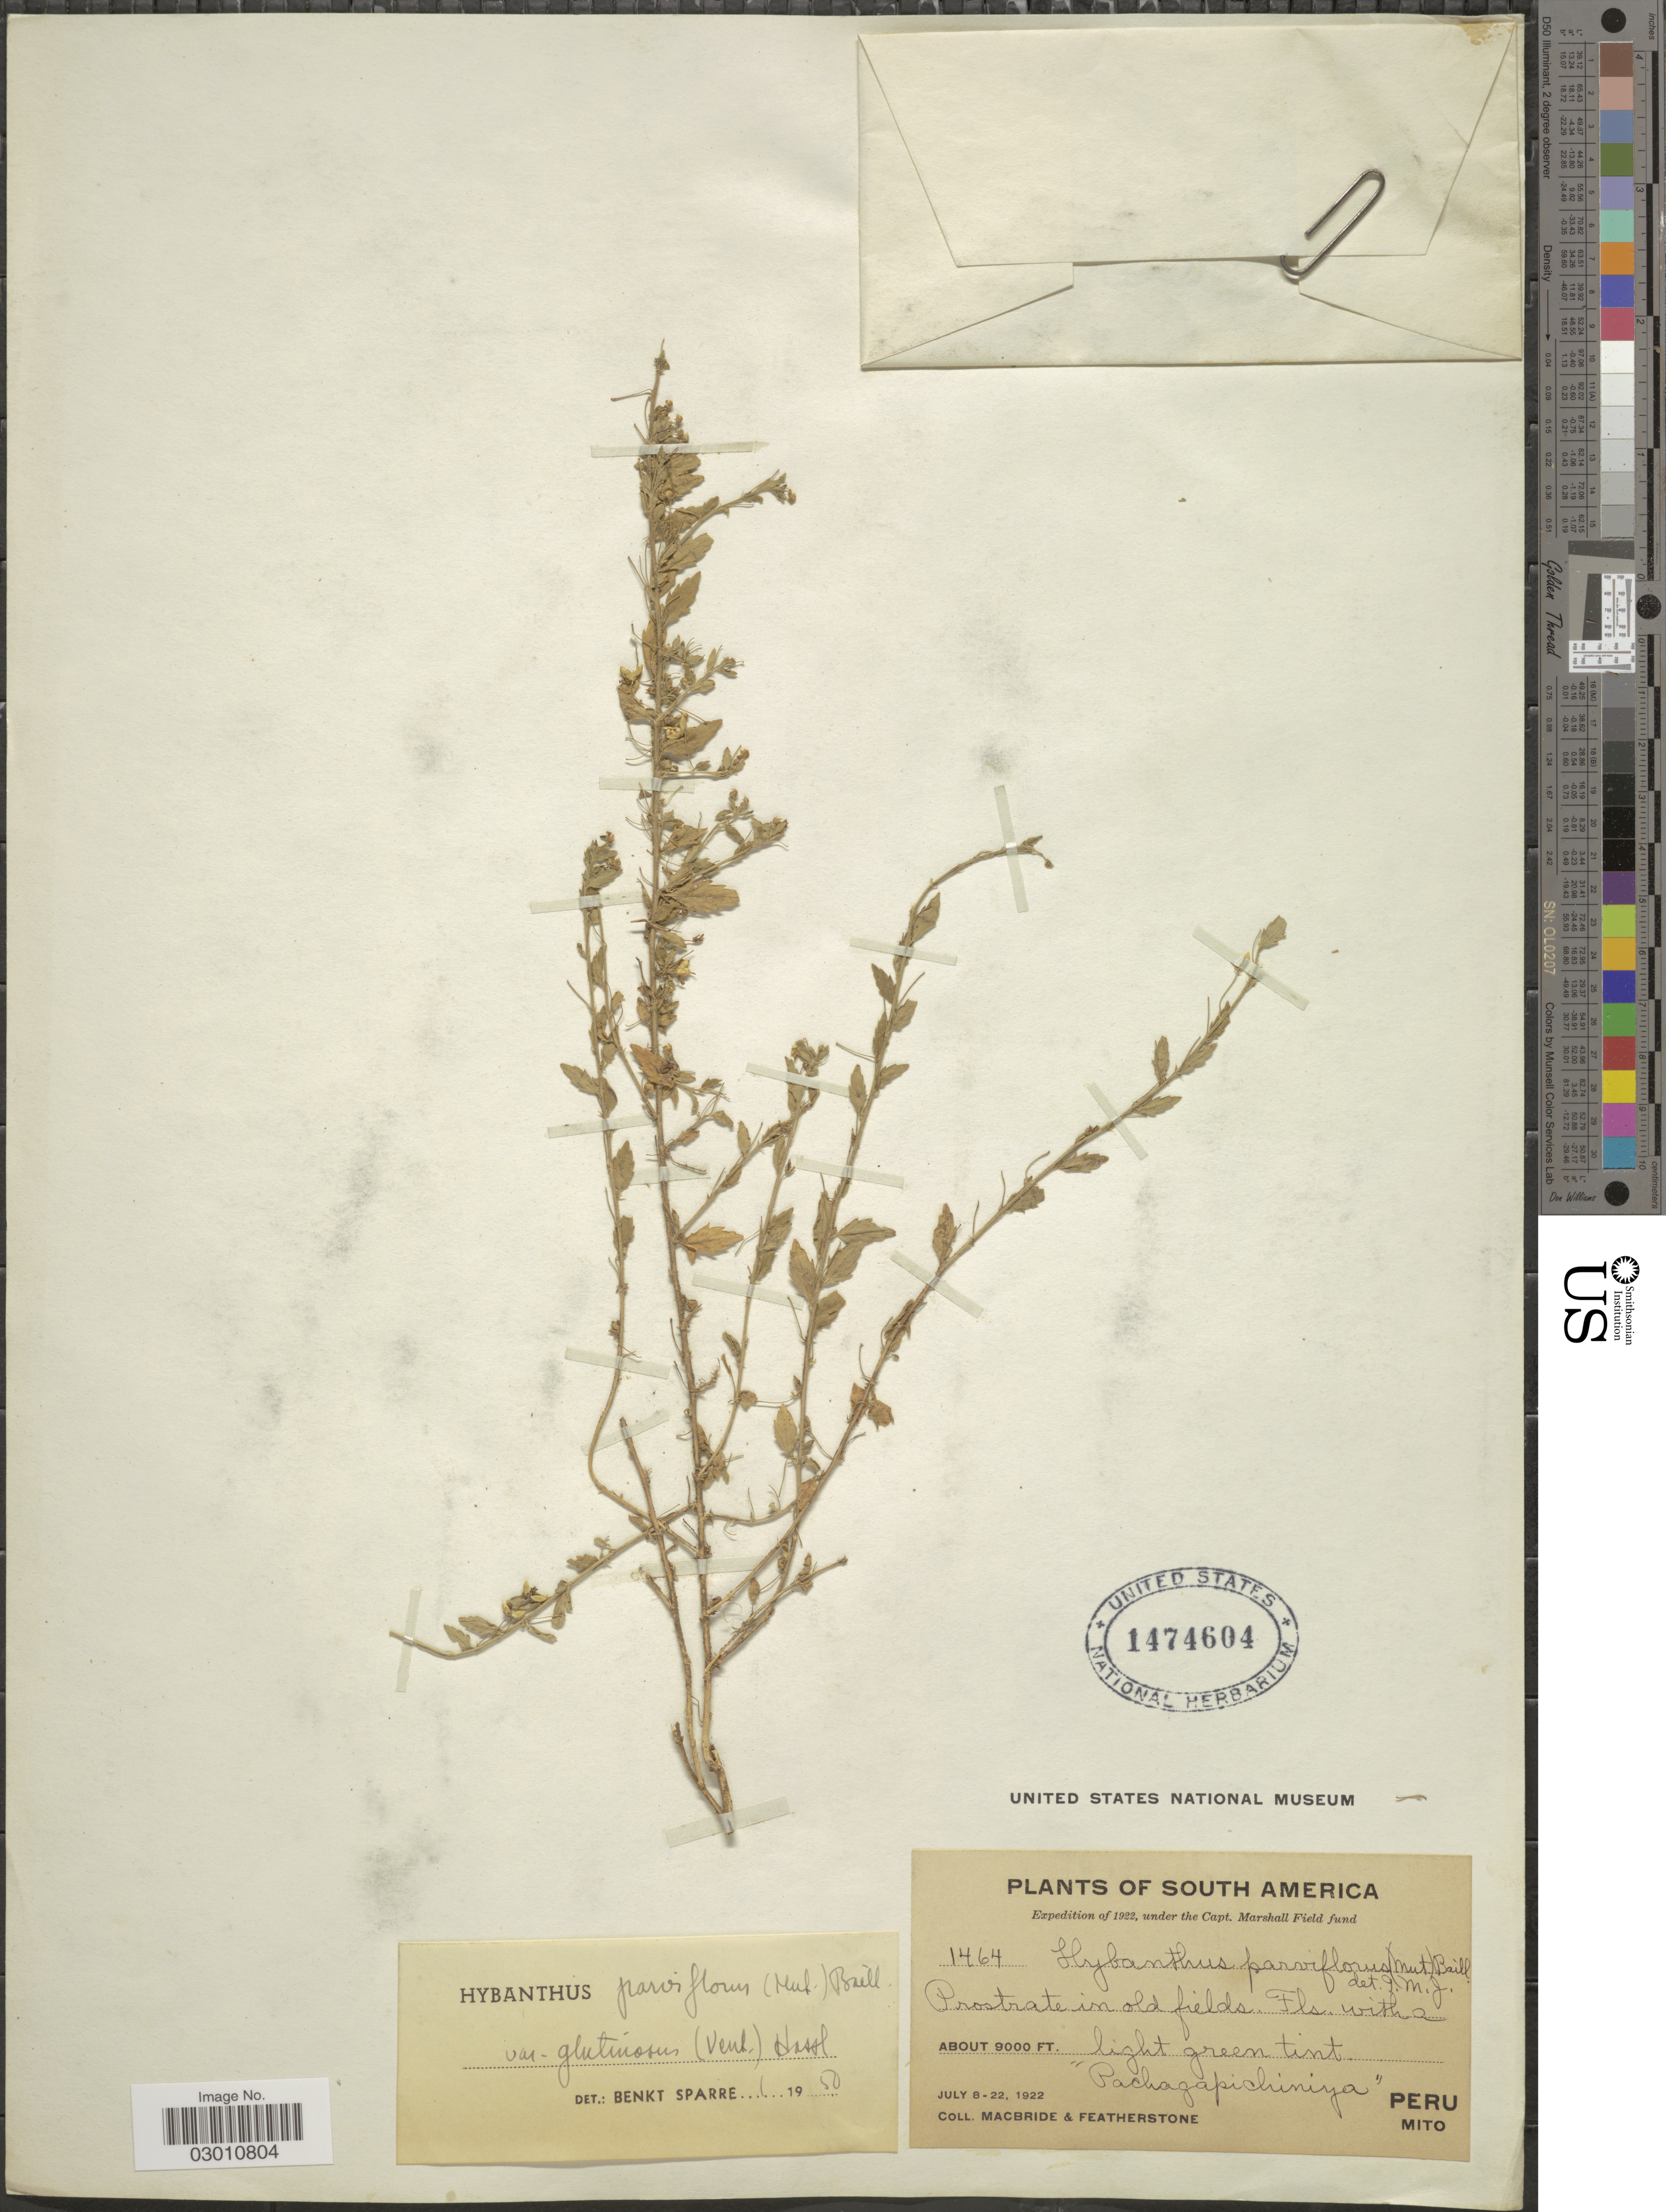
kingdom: Plantae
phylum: Tracheophyta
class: Magnoliopsida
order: Malpighiales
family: Violaceae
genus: Pombalia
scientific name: Pombalia parviflora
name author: (L. f.) Paula-Souza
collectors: Macbride, -- & -. Featherstone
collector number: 1464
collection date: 1922-07-08/1922-07-22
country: Peru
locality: Pachagapichiniya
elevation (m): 2743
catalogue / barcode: US 1474604